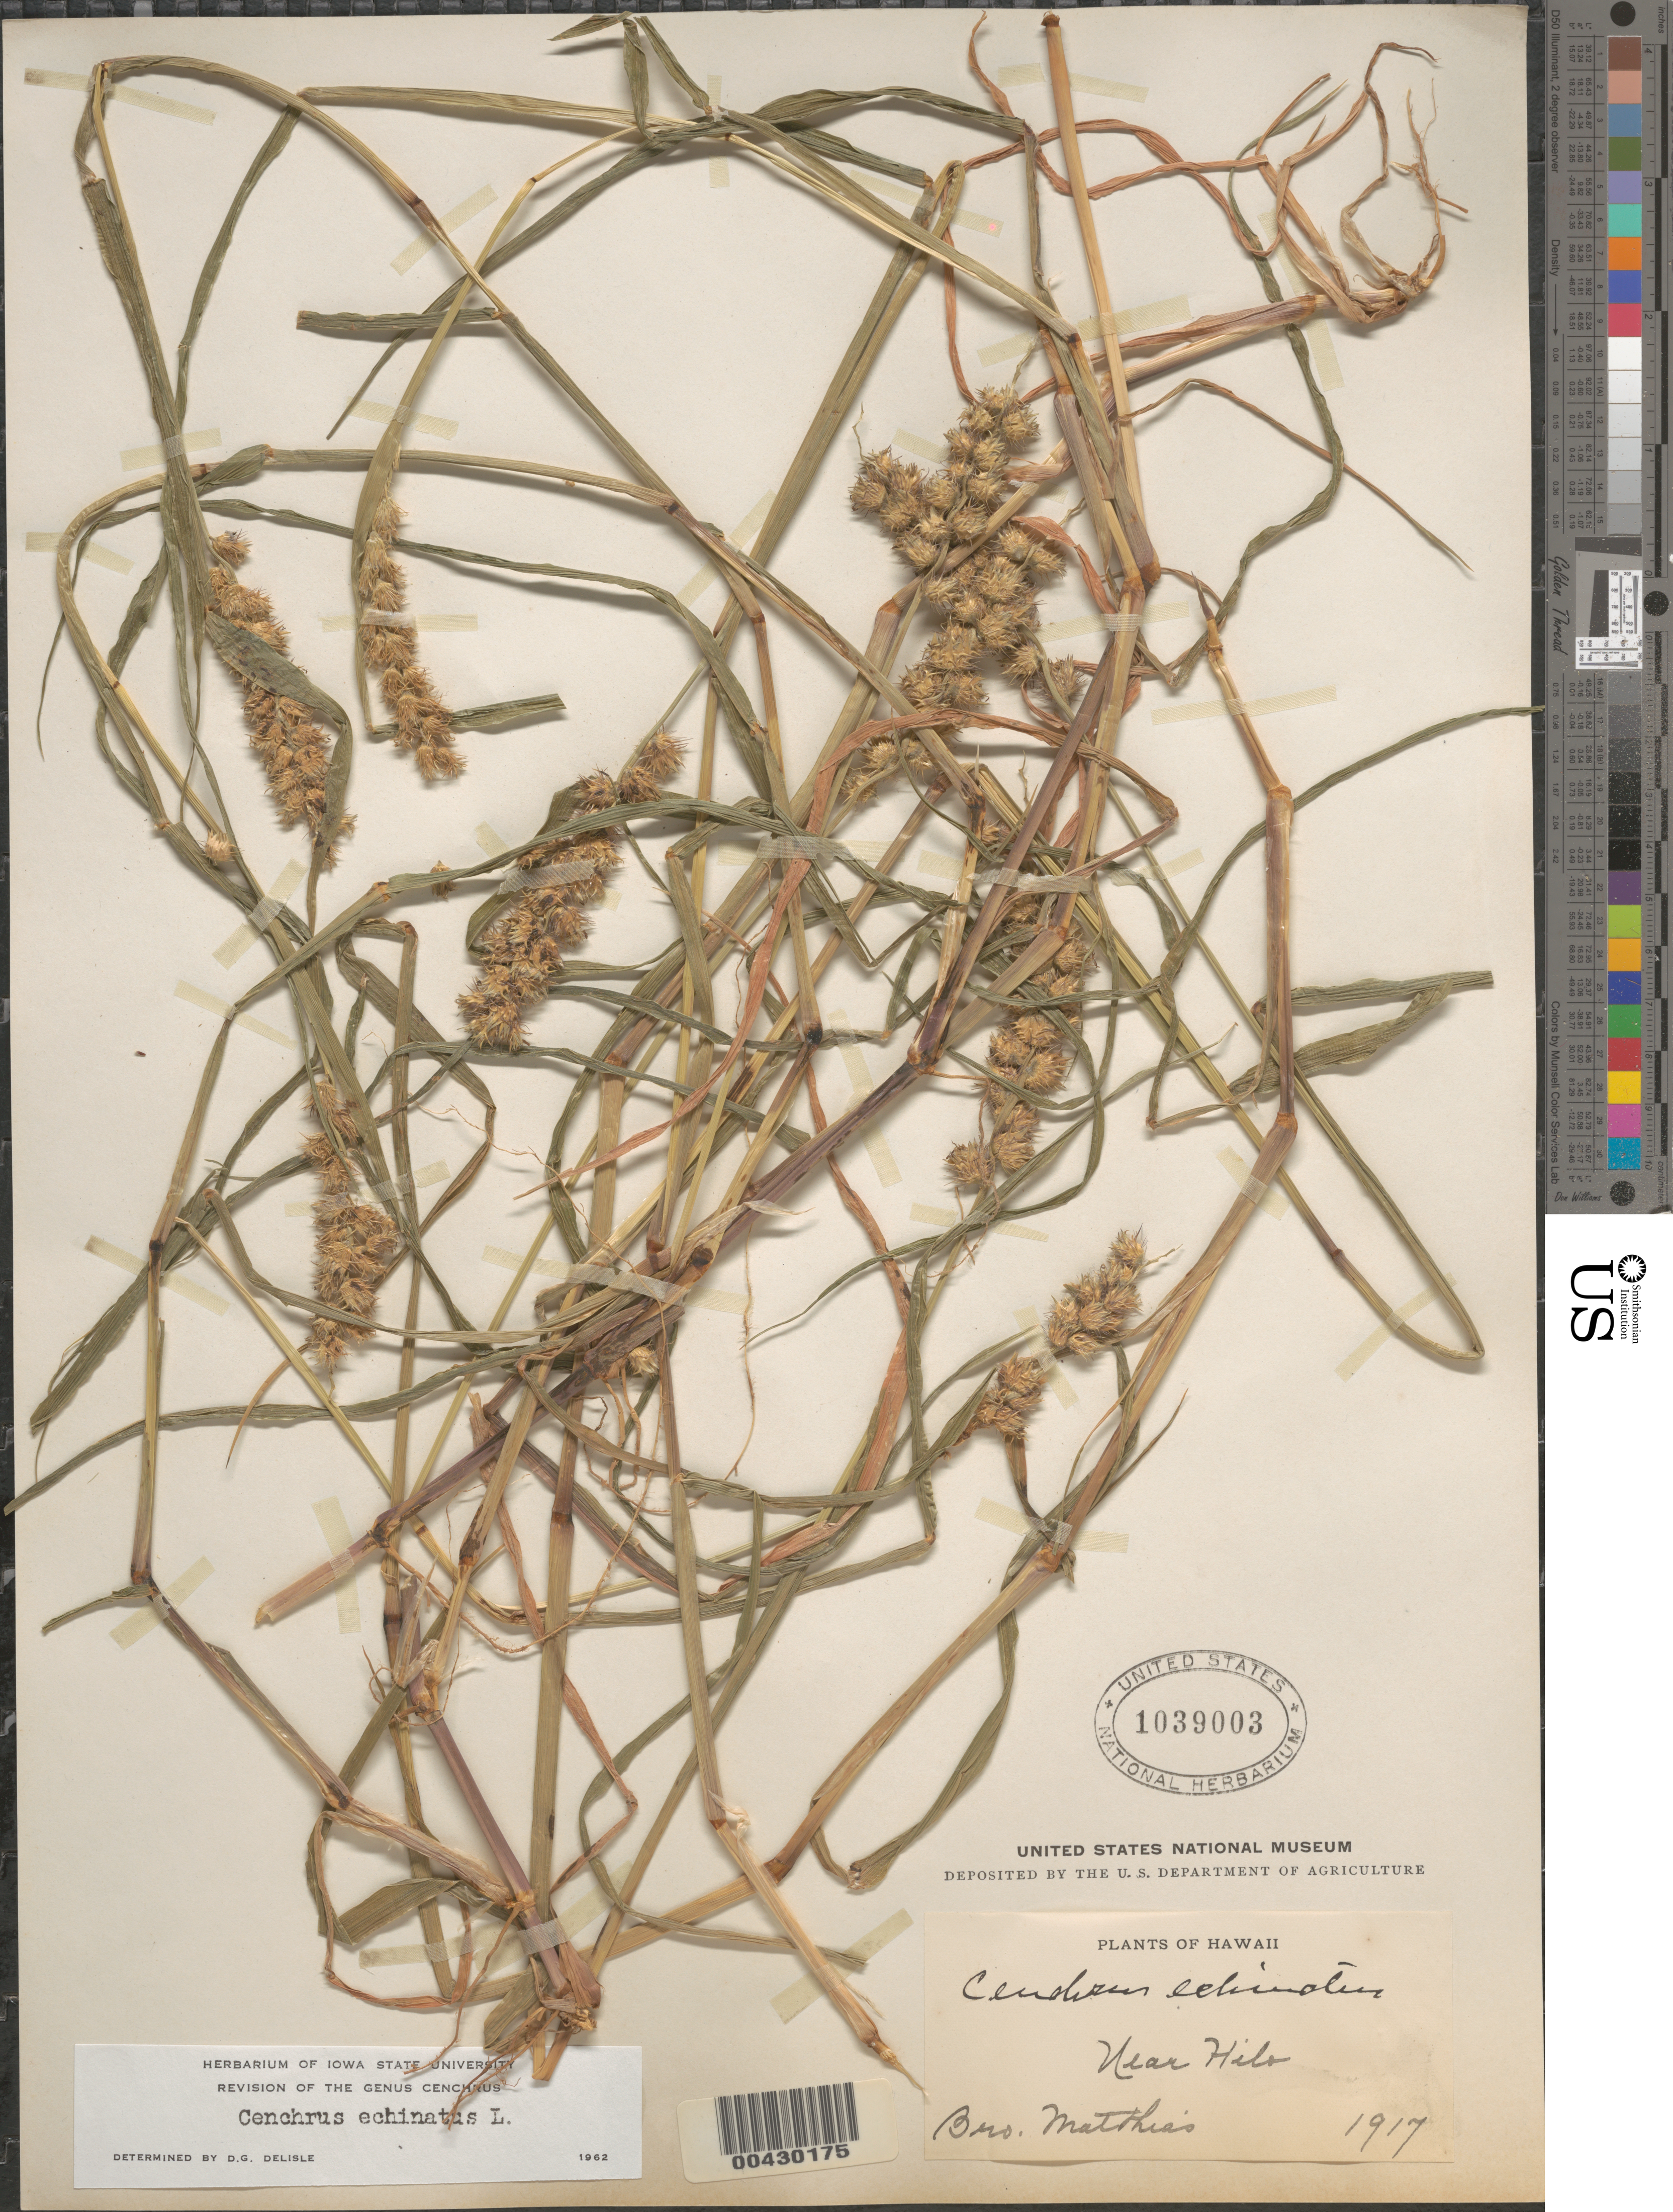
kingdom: Plantae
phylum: Tracheophyta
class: Liliopsida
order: Poales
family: Poaceae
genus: Cenchrus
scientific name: Cenchrus echinatus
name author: L.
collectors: B. Matthias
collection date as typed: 1917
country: United States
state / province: Hawaii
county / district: Hawaii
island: Hawaii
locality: Near Hilo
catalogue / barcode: US 1039003